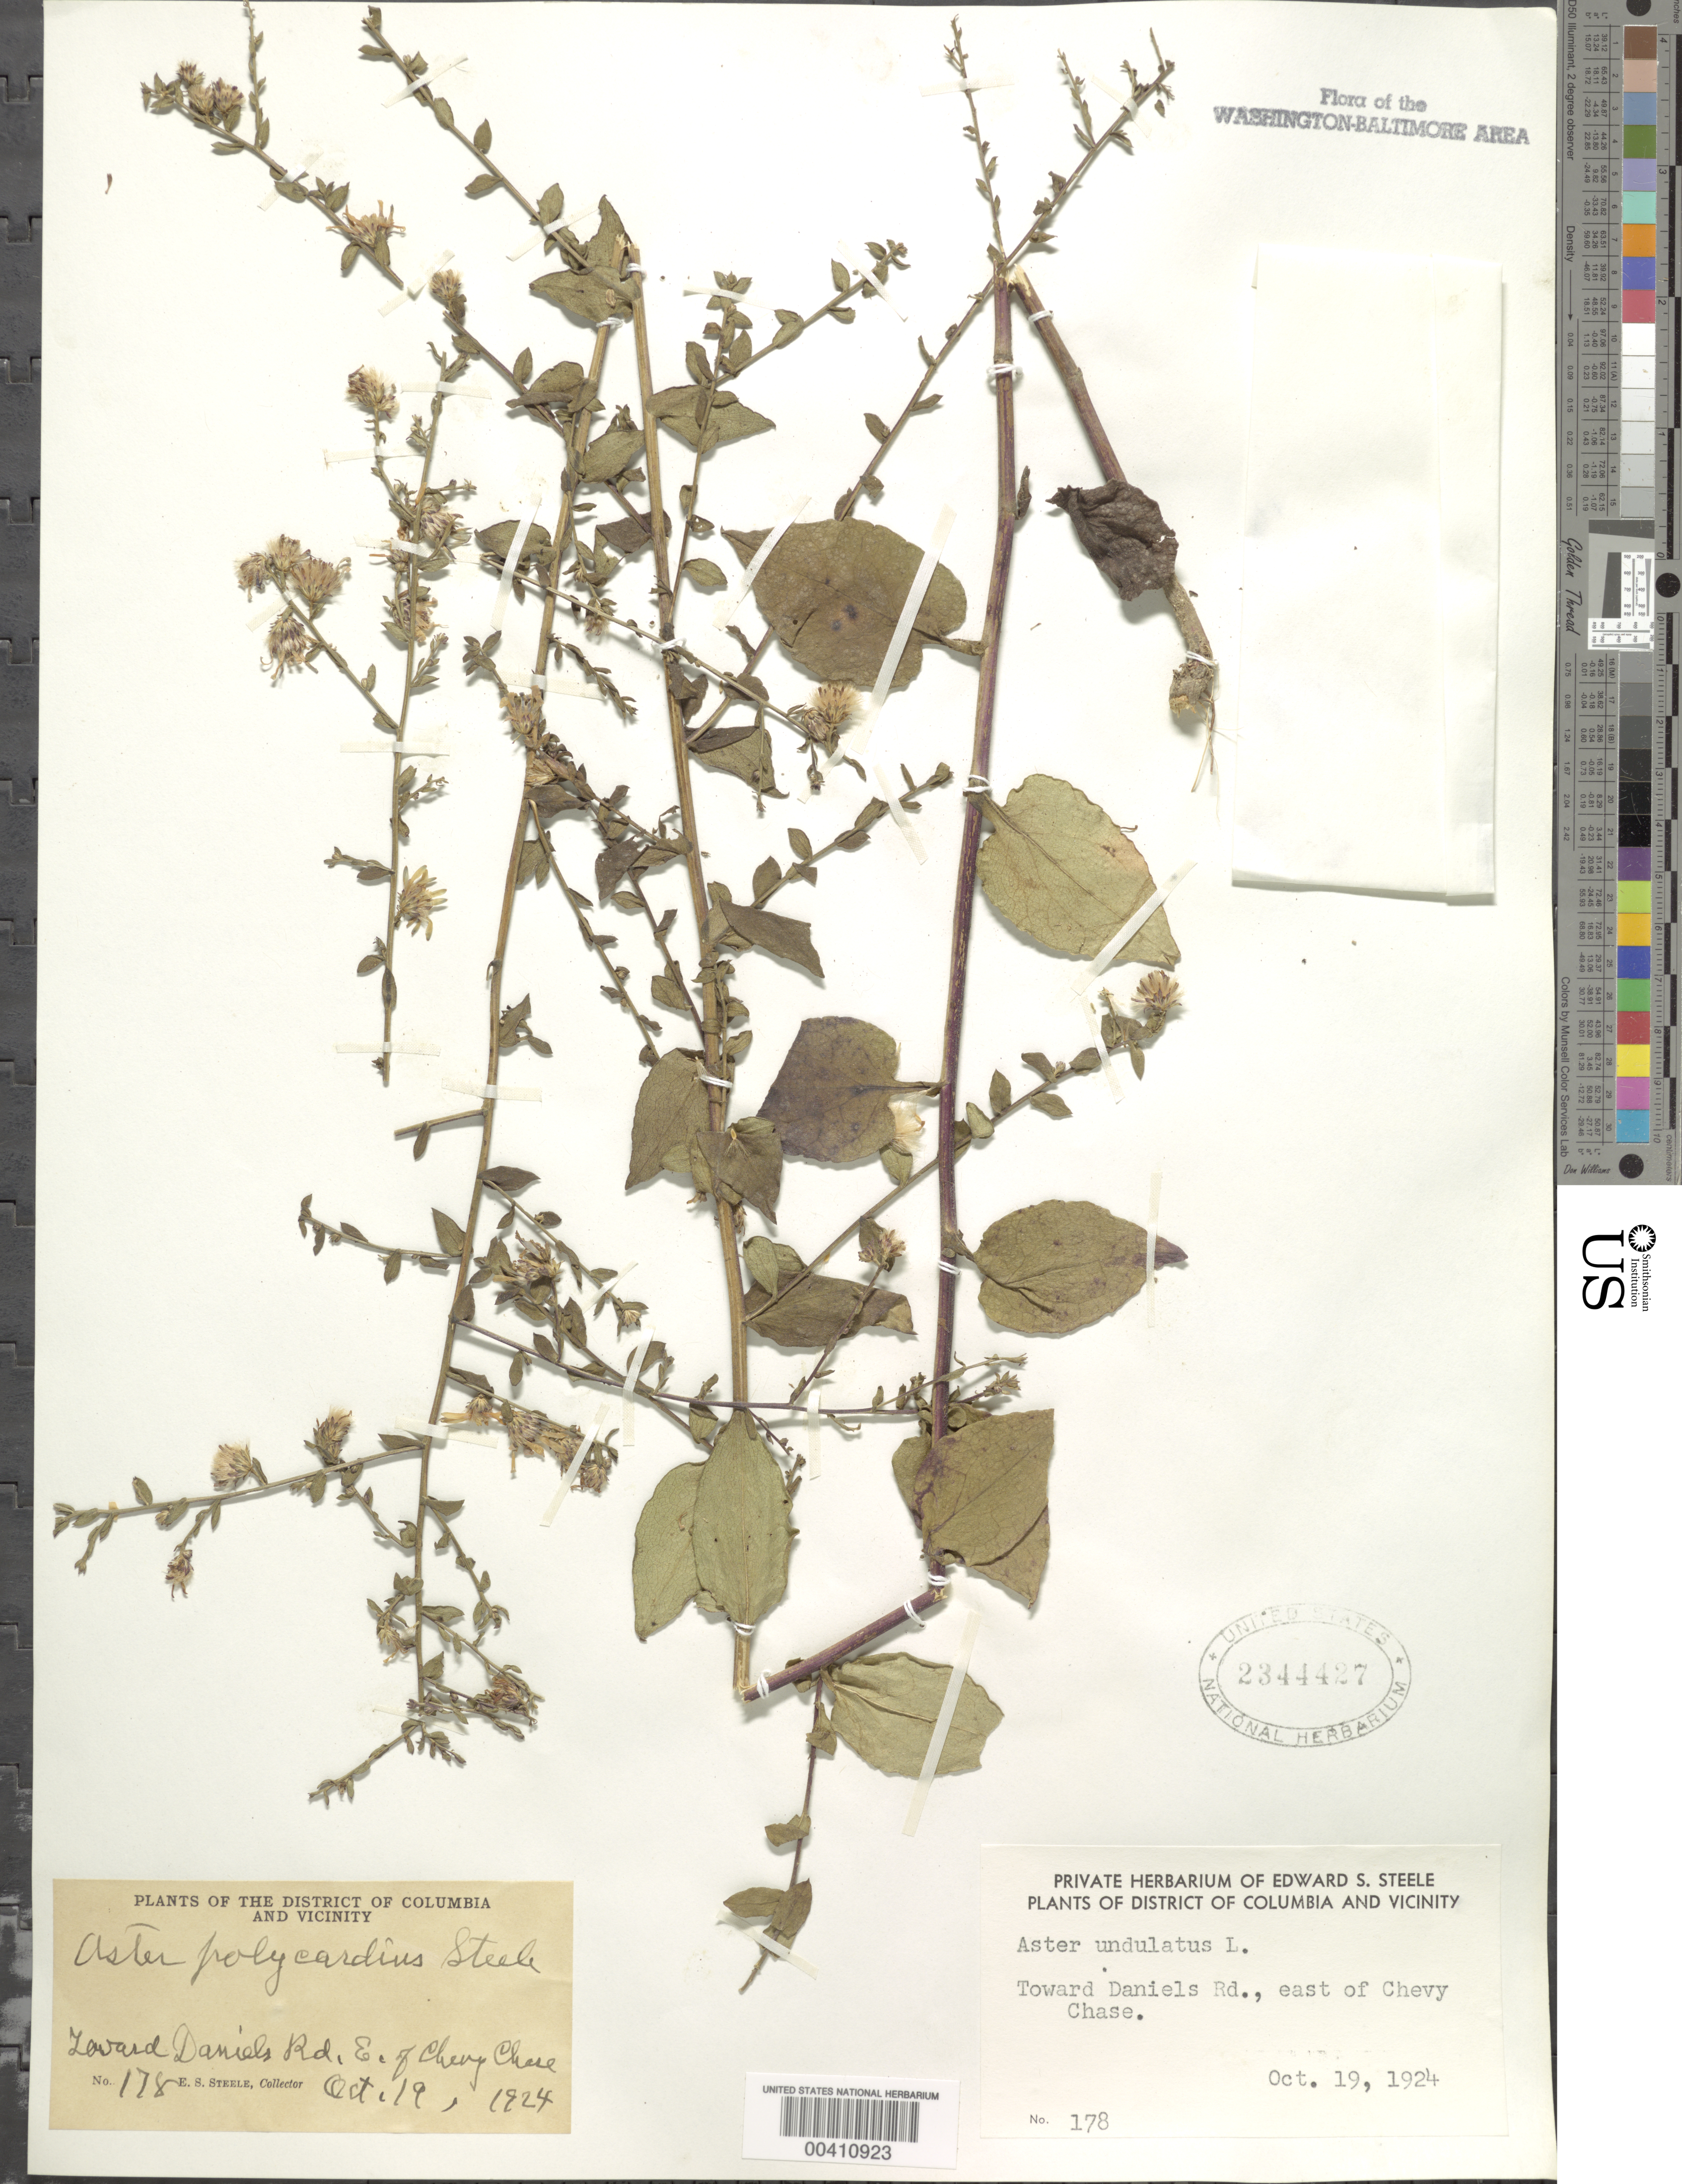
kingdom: Plantae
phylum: Tracheophyta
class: Magnoliopsida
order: Asterales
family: Asteraceae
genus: Symphyotrichum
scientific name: Symphyotrichum undulatum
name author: (L.) G.L. Nesom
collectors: E. Steele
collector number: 178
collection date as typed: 19 Oct 1924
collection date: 1924-10-19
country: United States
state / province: District of Columbia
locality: toward Daniels Rd., east of Chevy Chase Rock Creek Park & vicinity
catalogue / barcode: US 2344427